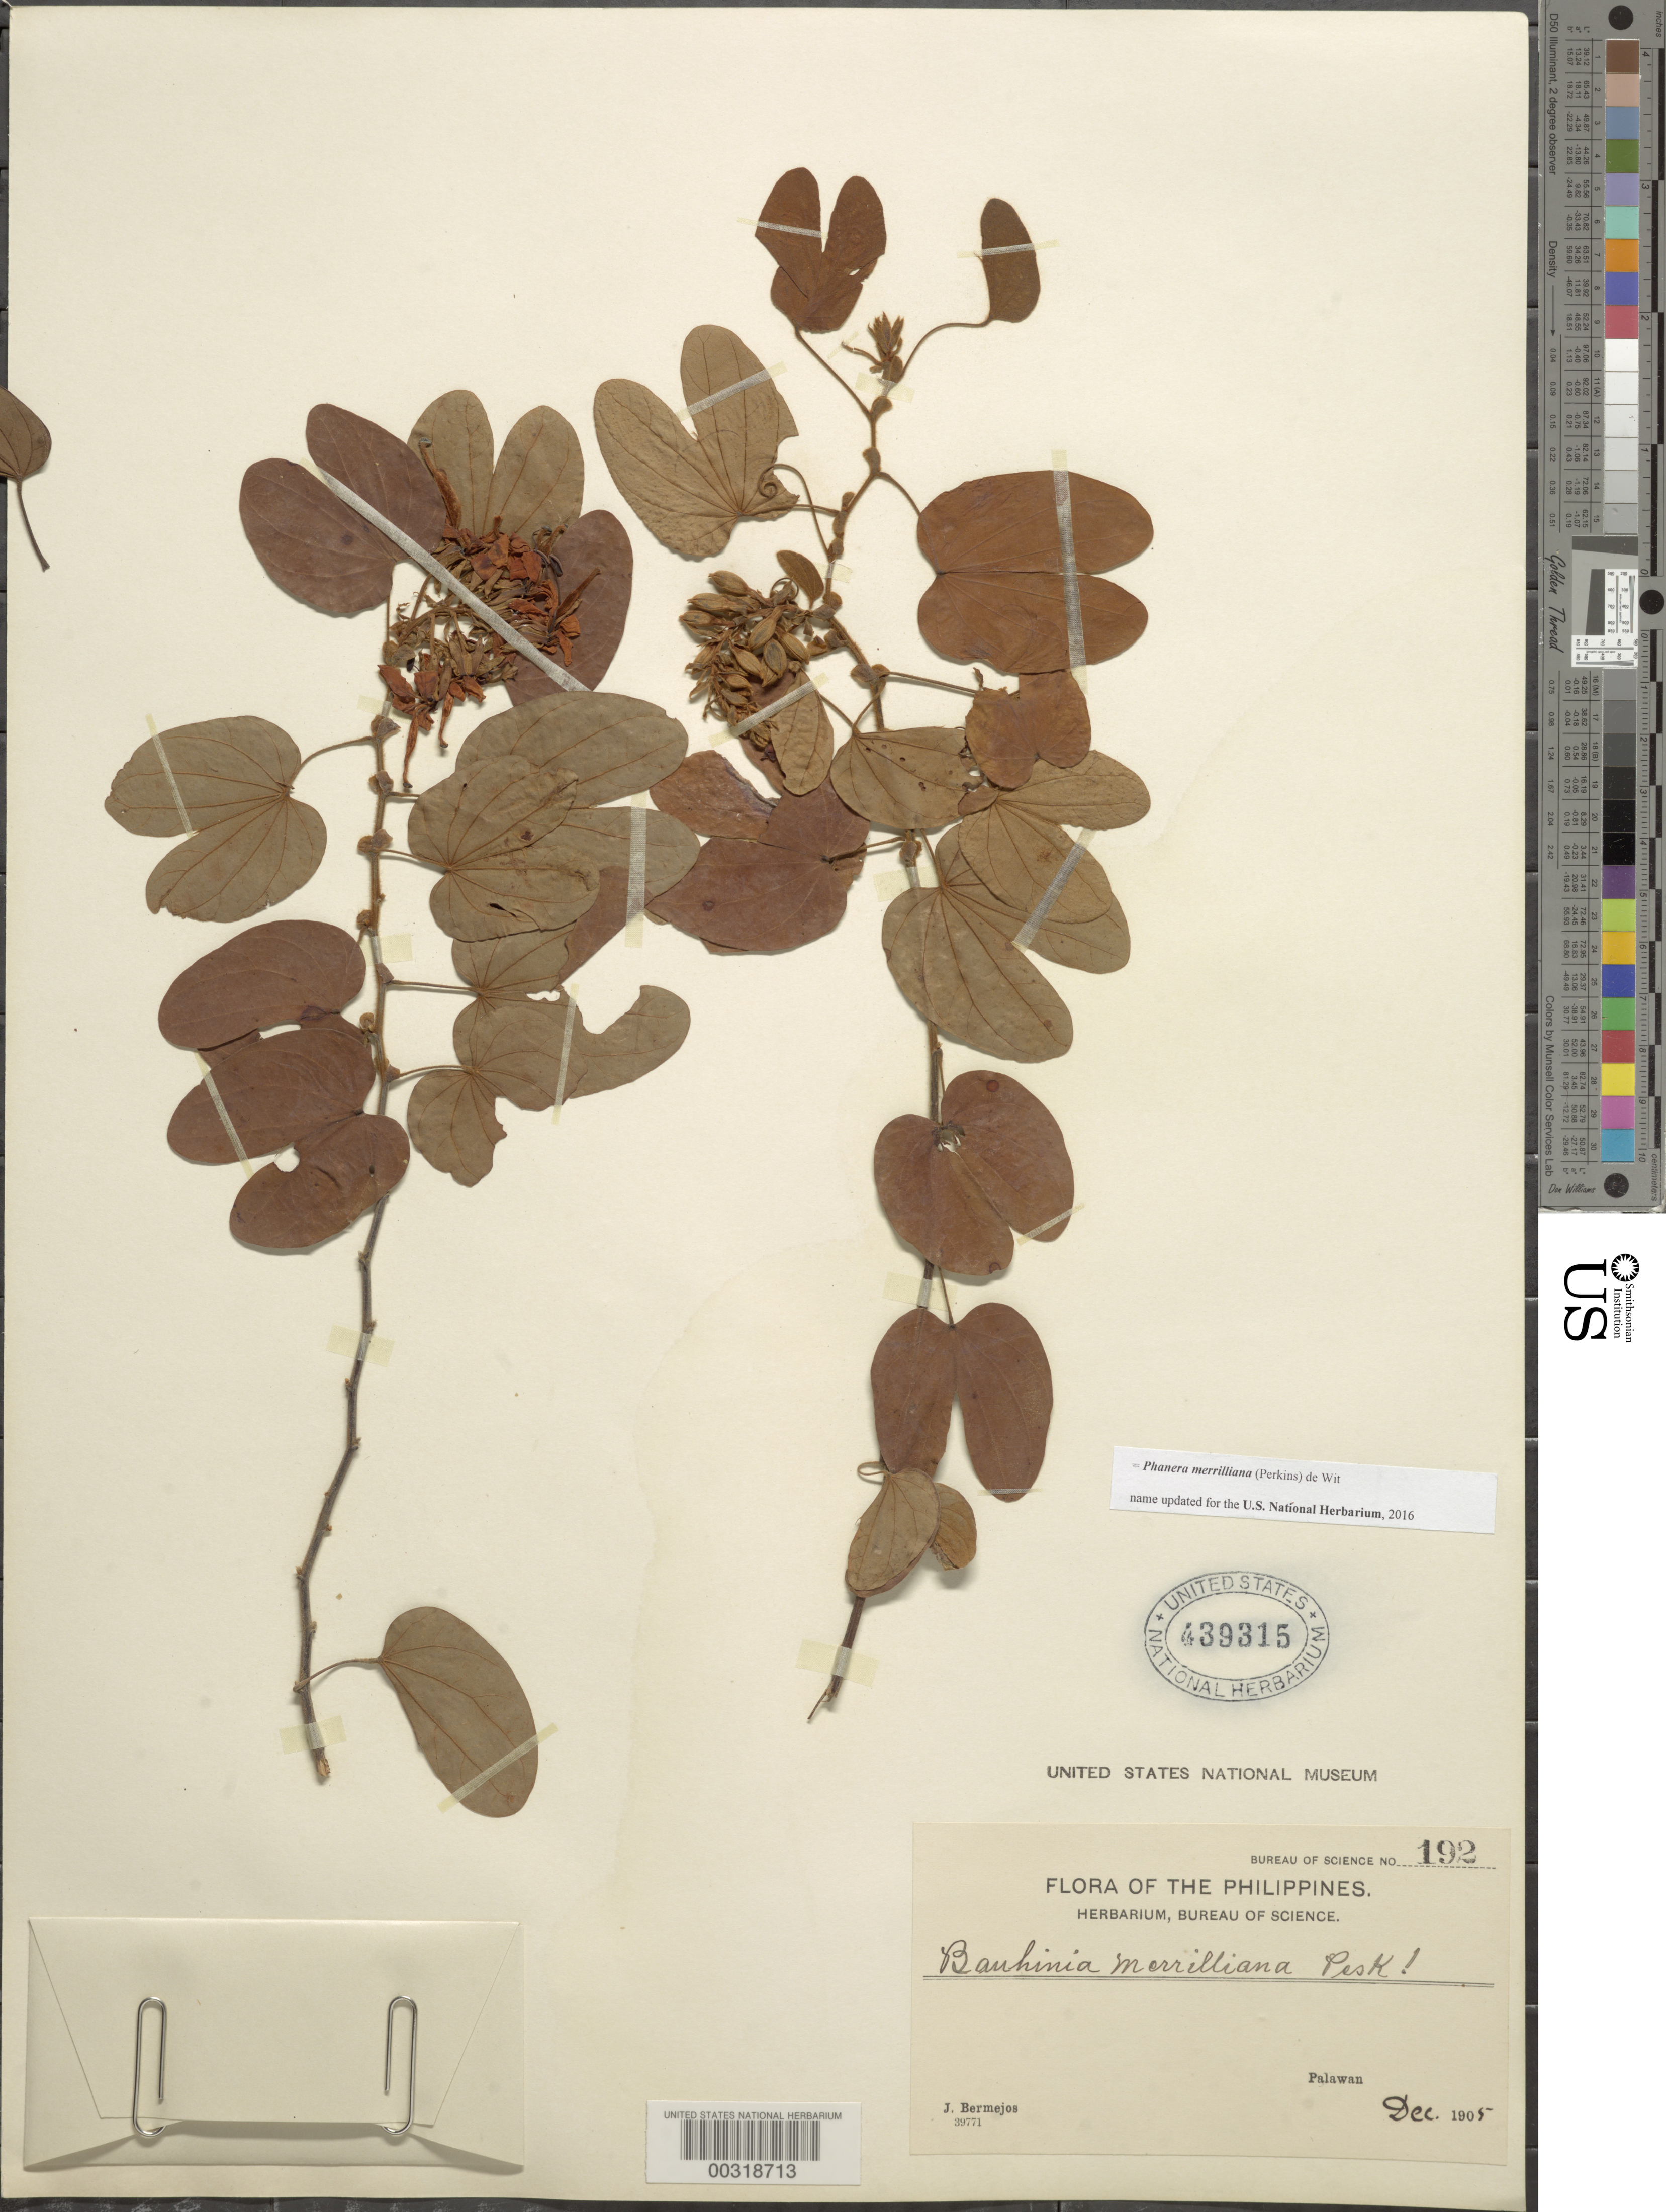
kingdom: Plantae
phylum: Tracheophyta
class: Magnoliopsida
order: Fabales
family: Fabaceae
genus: Phanera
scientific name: Phanera merrilliana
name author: (Perkins) de Wit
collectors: J. Bermejos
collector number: Bureau Of Science No. 192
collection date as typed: Dec 1905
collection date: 1905-12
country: Philippines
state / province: Mimaropa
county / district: Palawan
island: Palawan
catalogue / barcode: US 439315